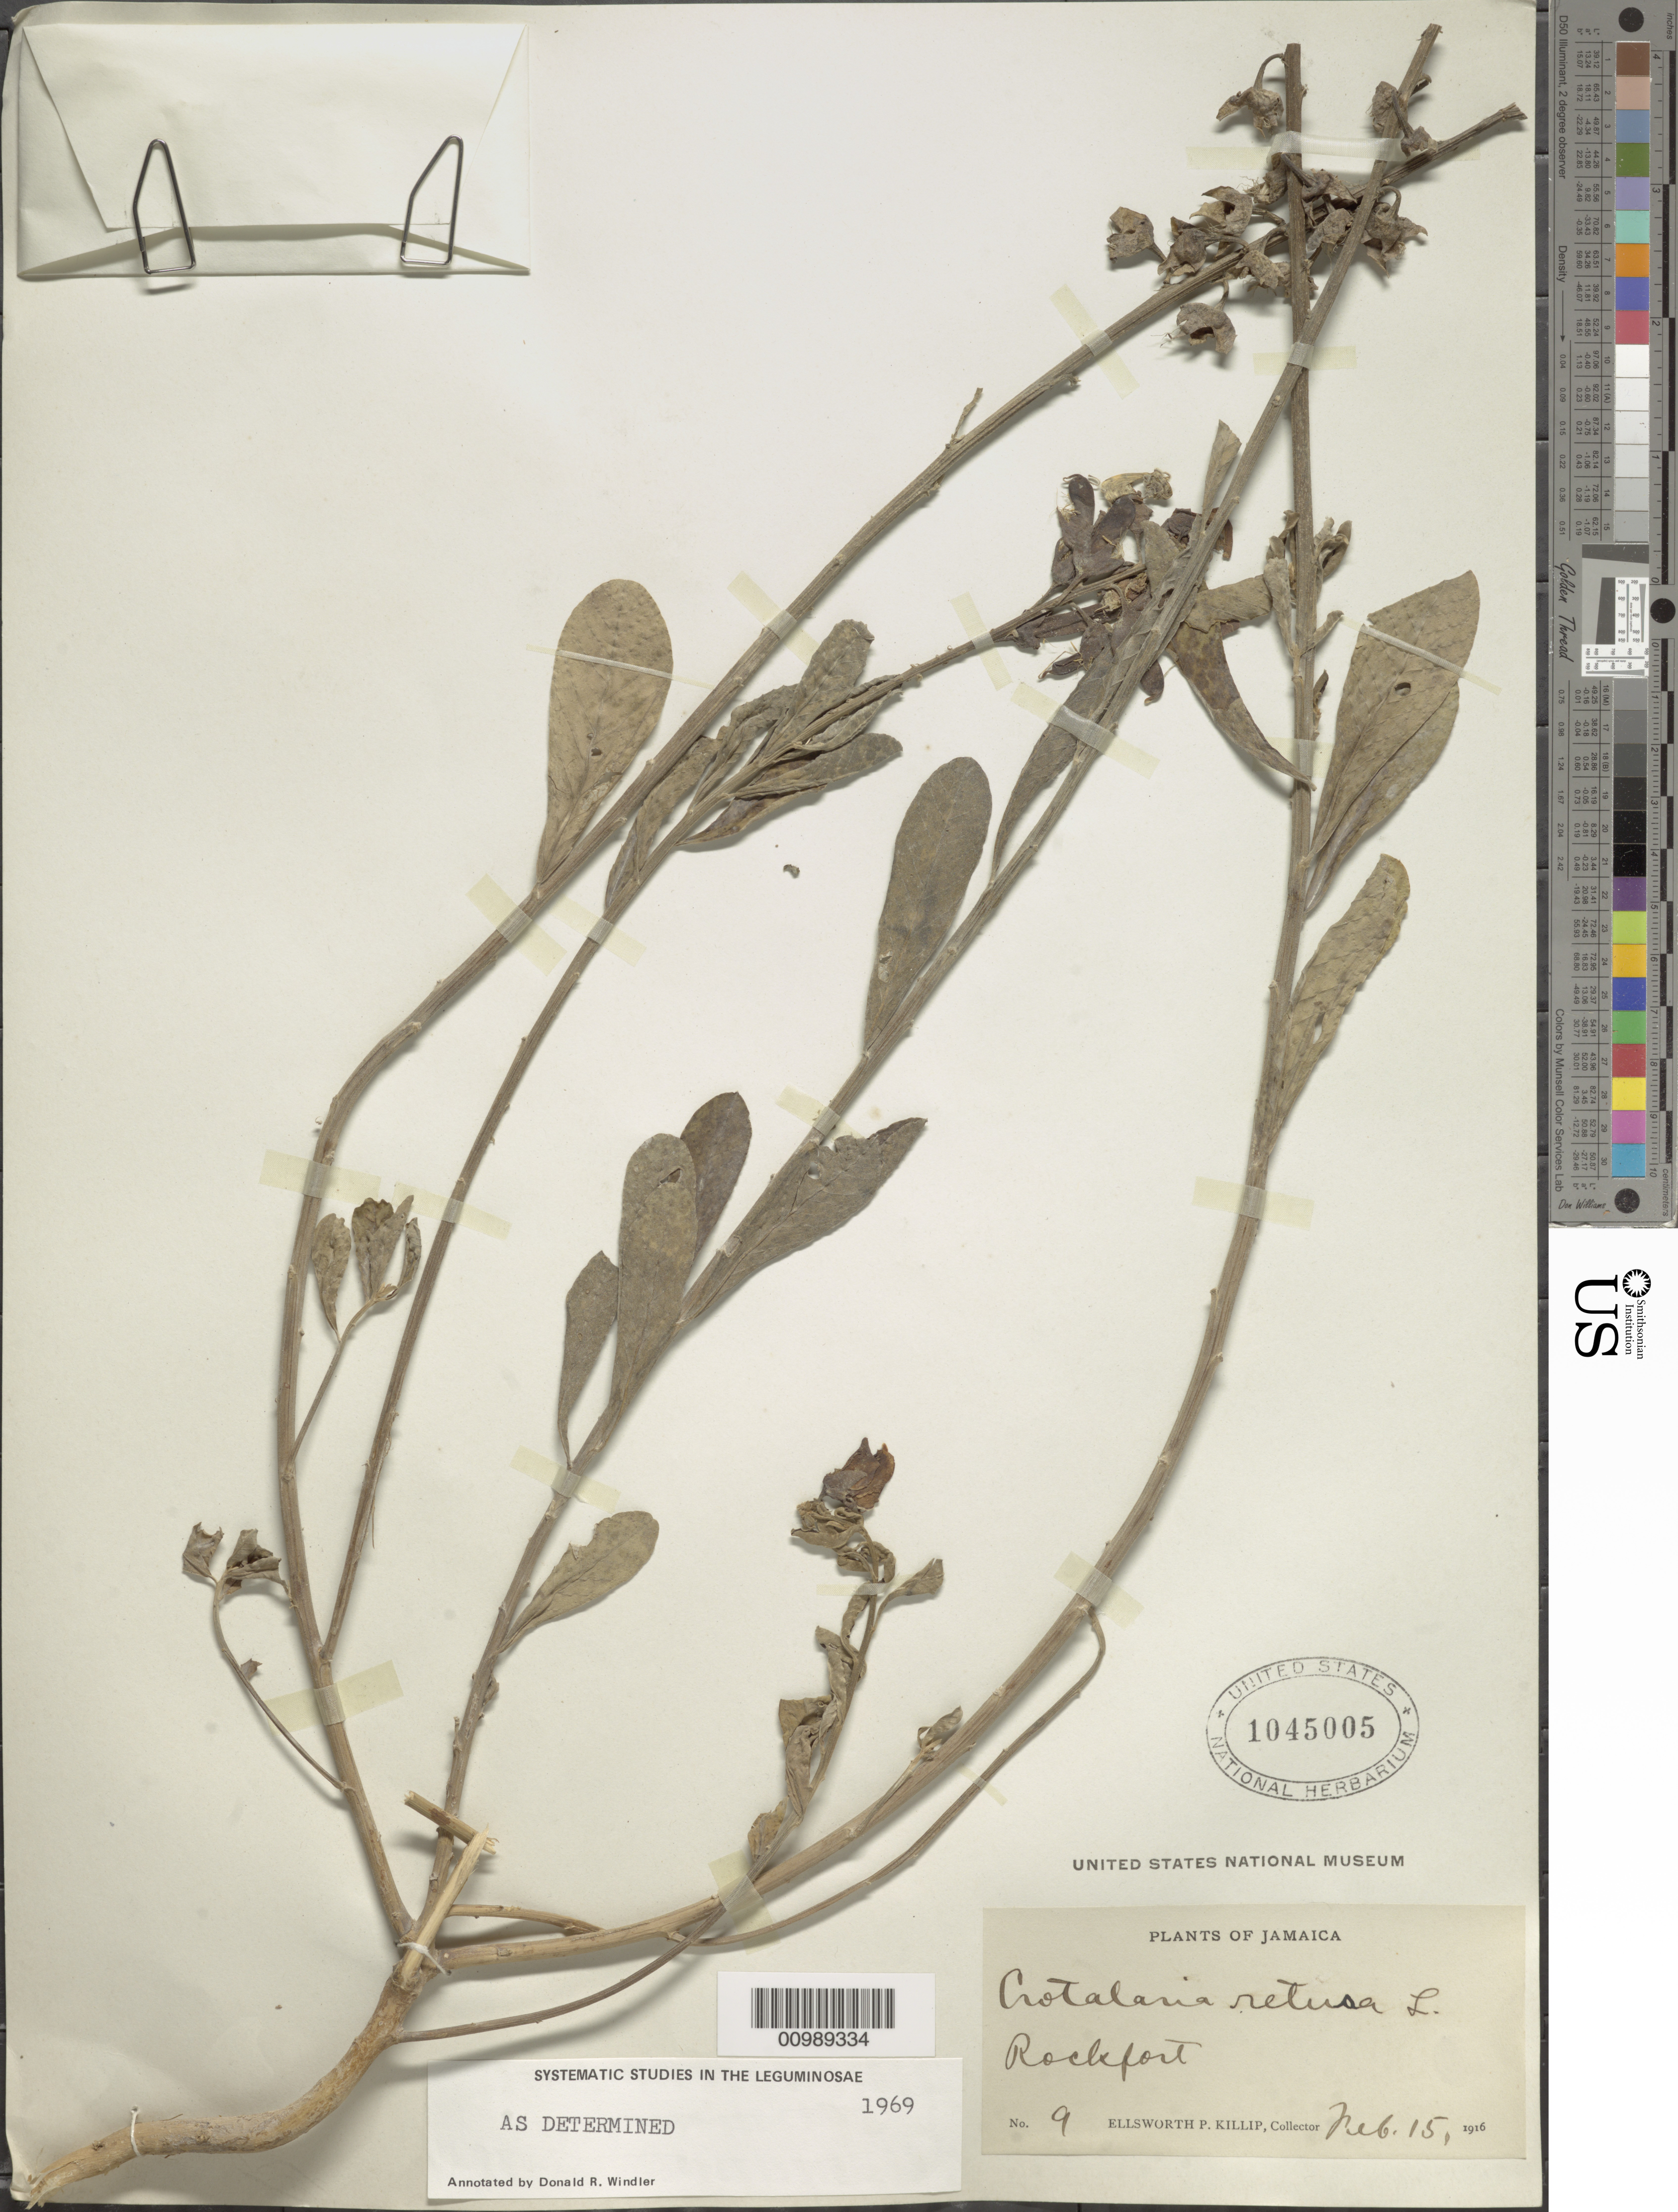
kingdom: Plantae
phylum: Tracheophyta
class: Magnoliopsida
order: Fabales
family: Fabaceae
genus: Crotalaria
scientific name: Crotalaria retusa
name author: L.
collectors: E. P. Killip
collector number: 9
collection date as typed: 15 Feb 1916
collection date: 1916-02-15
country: Jamaica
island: Jamaica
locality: Rocksport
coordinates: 0 N, 0 E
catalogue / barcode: US 1045005